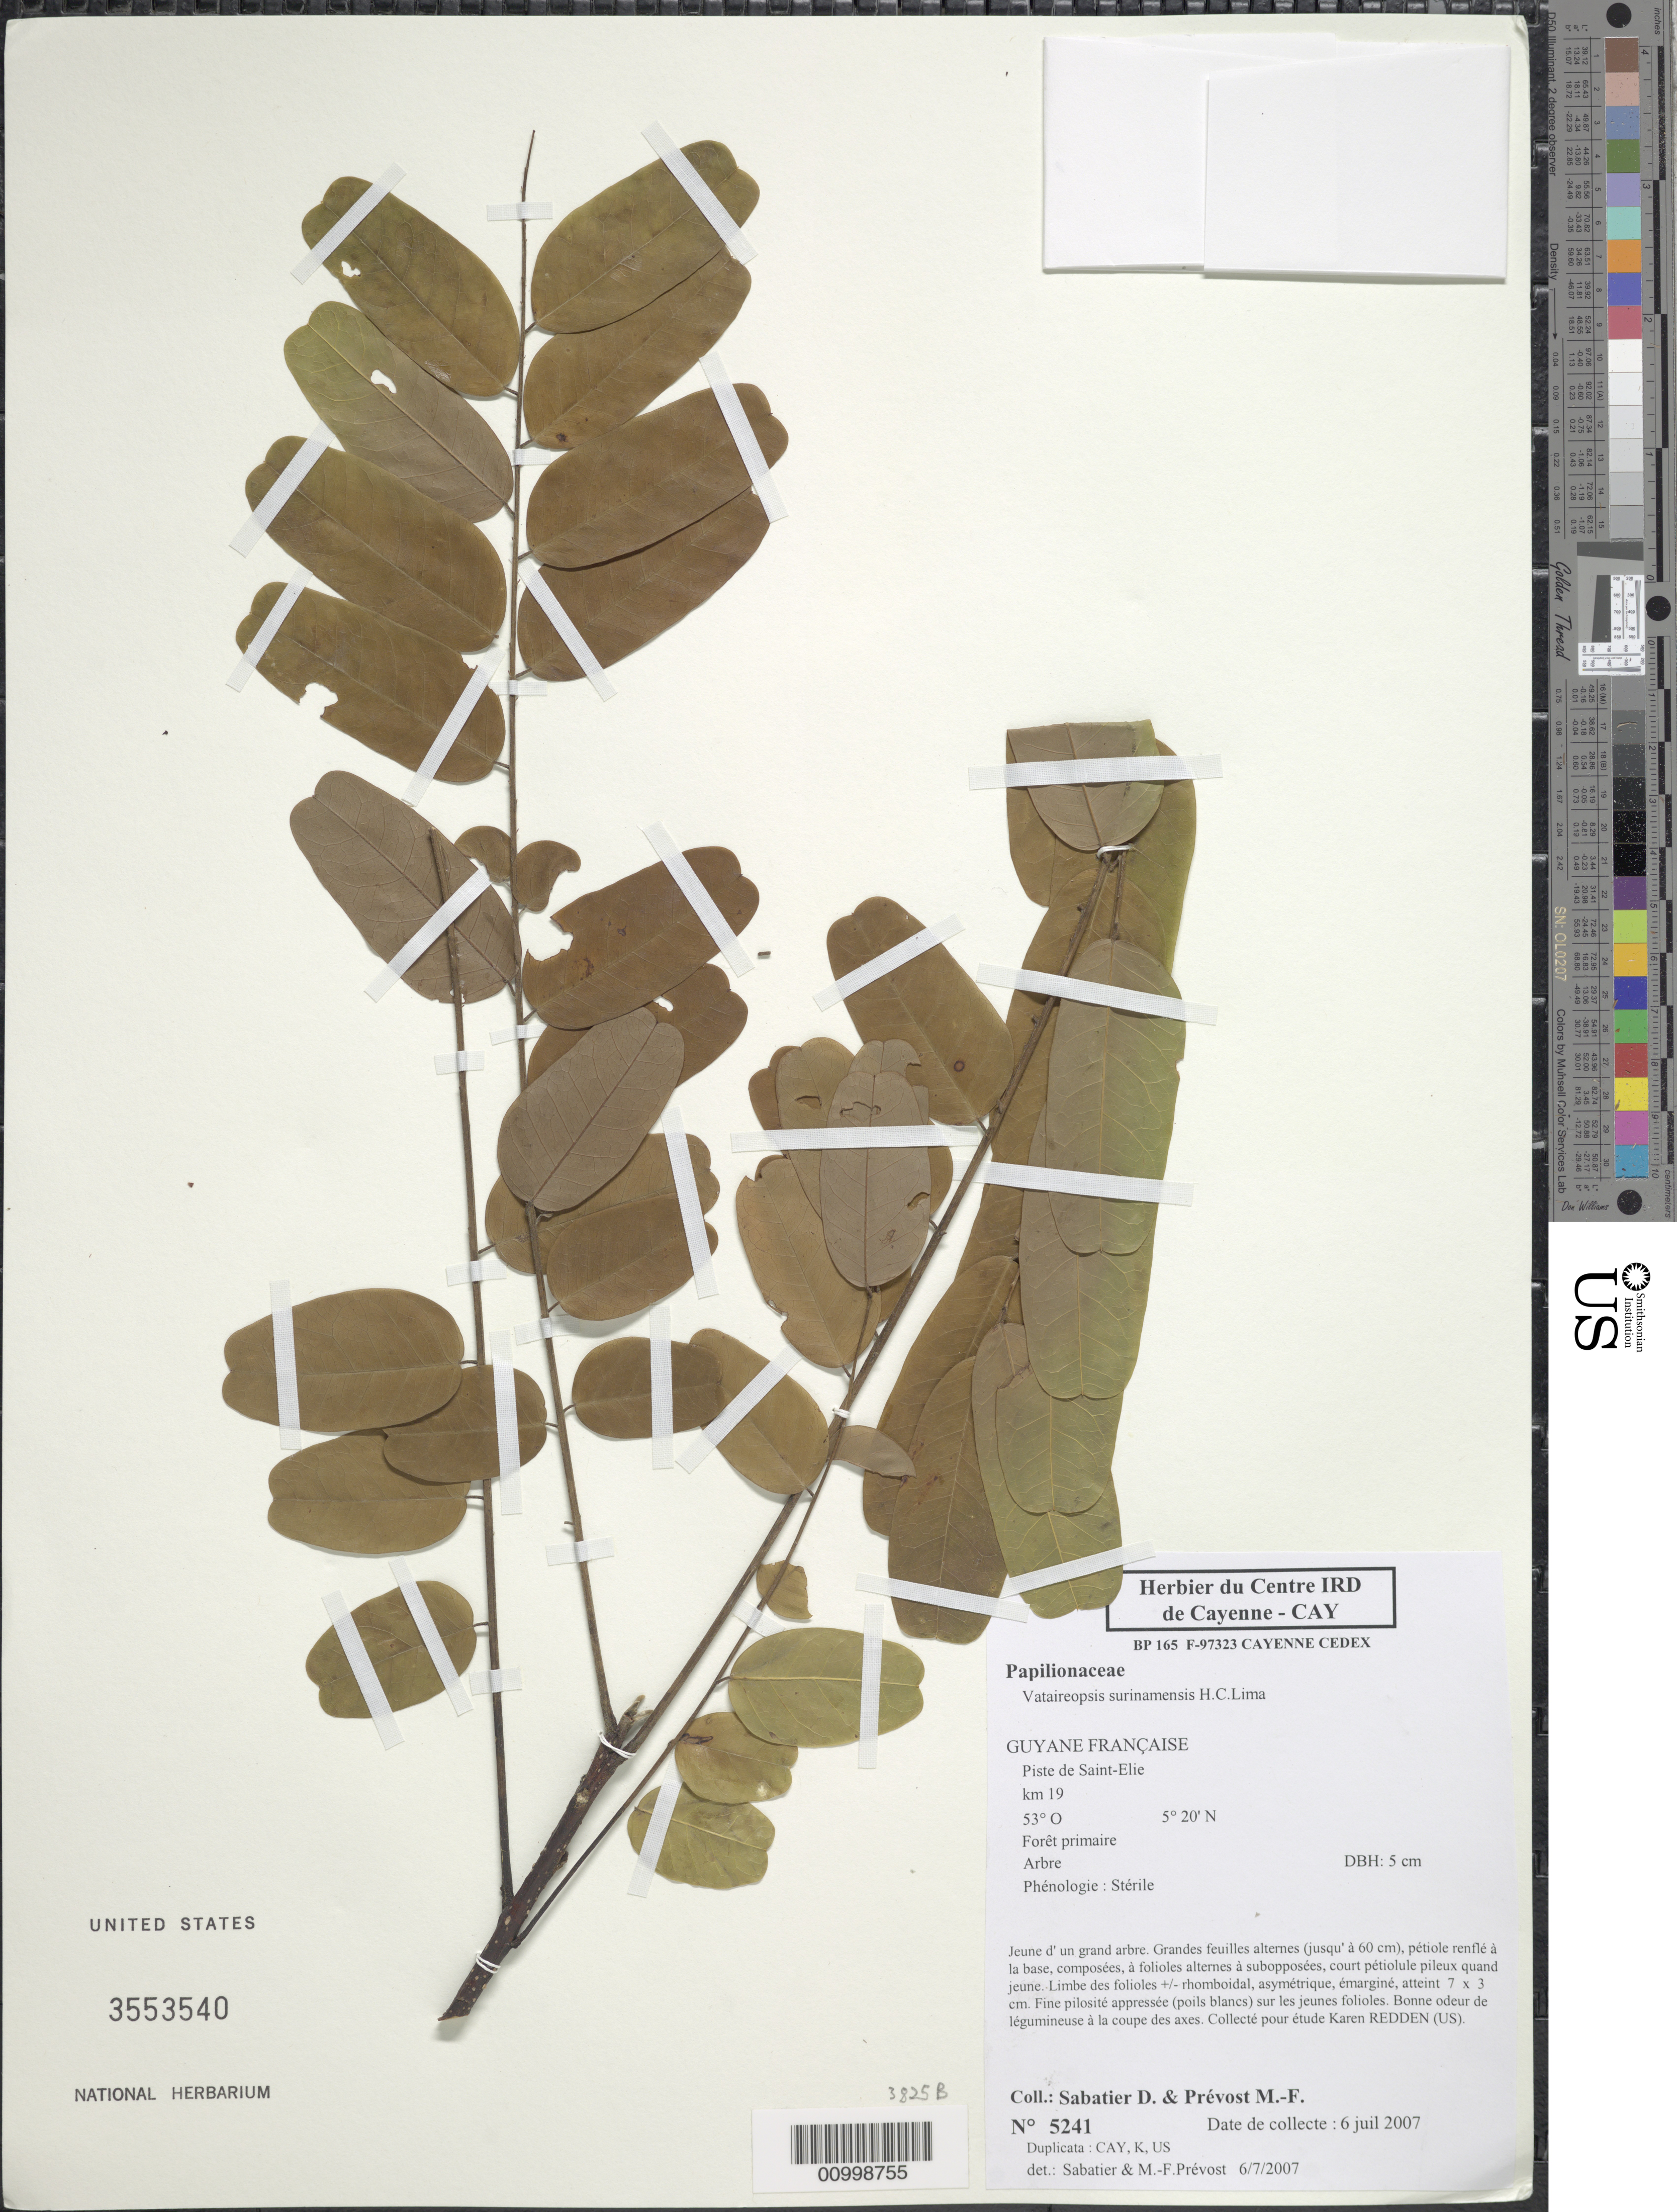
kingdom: Plantae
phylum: Tracheophyta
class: Magnoliopsida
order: Fabales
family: Fabaceae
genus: Vataireopsis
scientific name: Vataireopsis surinamensis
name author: H.C. Lima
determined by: Prévost, M.-F.; Sabatier, D.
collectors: D. Sabatier & M.-F. Prévost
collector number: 5241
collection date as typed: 6-Jul-07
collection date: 2007-07-06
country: French Guiana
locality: Piste de Saint-Elie, km 19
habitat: Foret primaire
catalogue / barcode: US 3553540